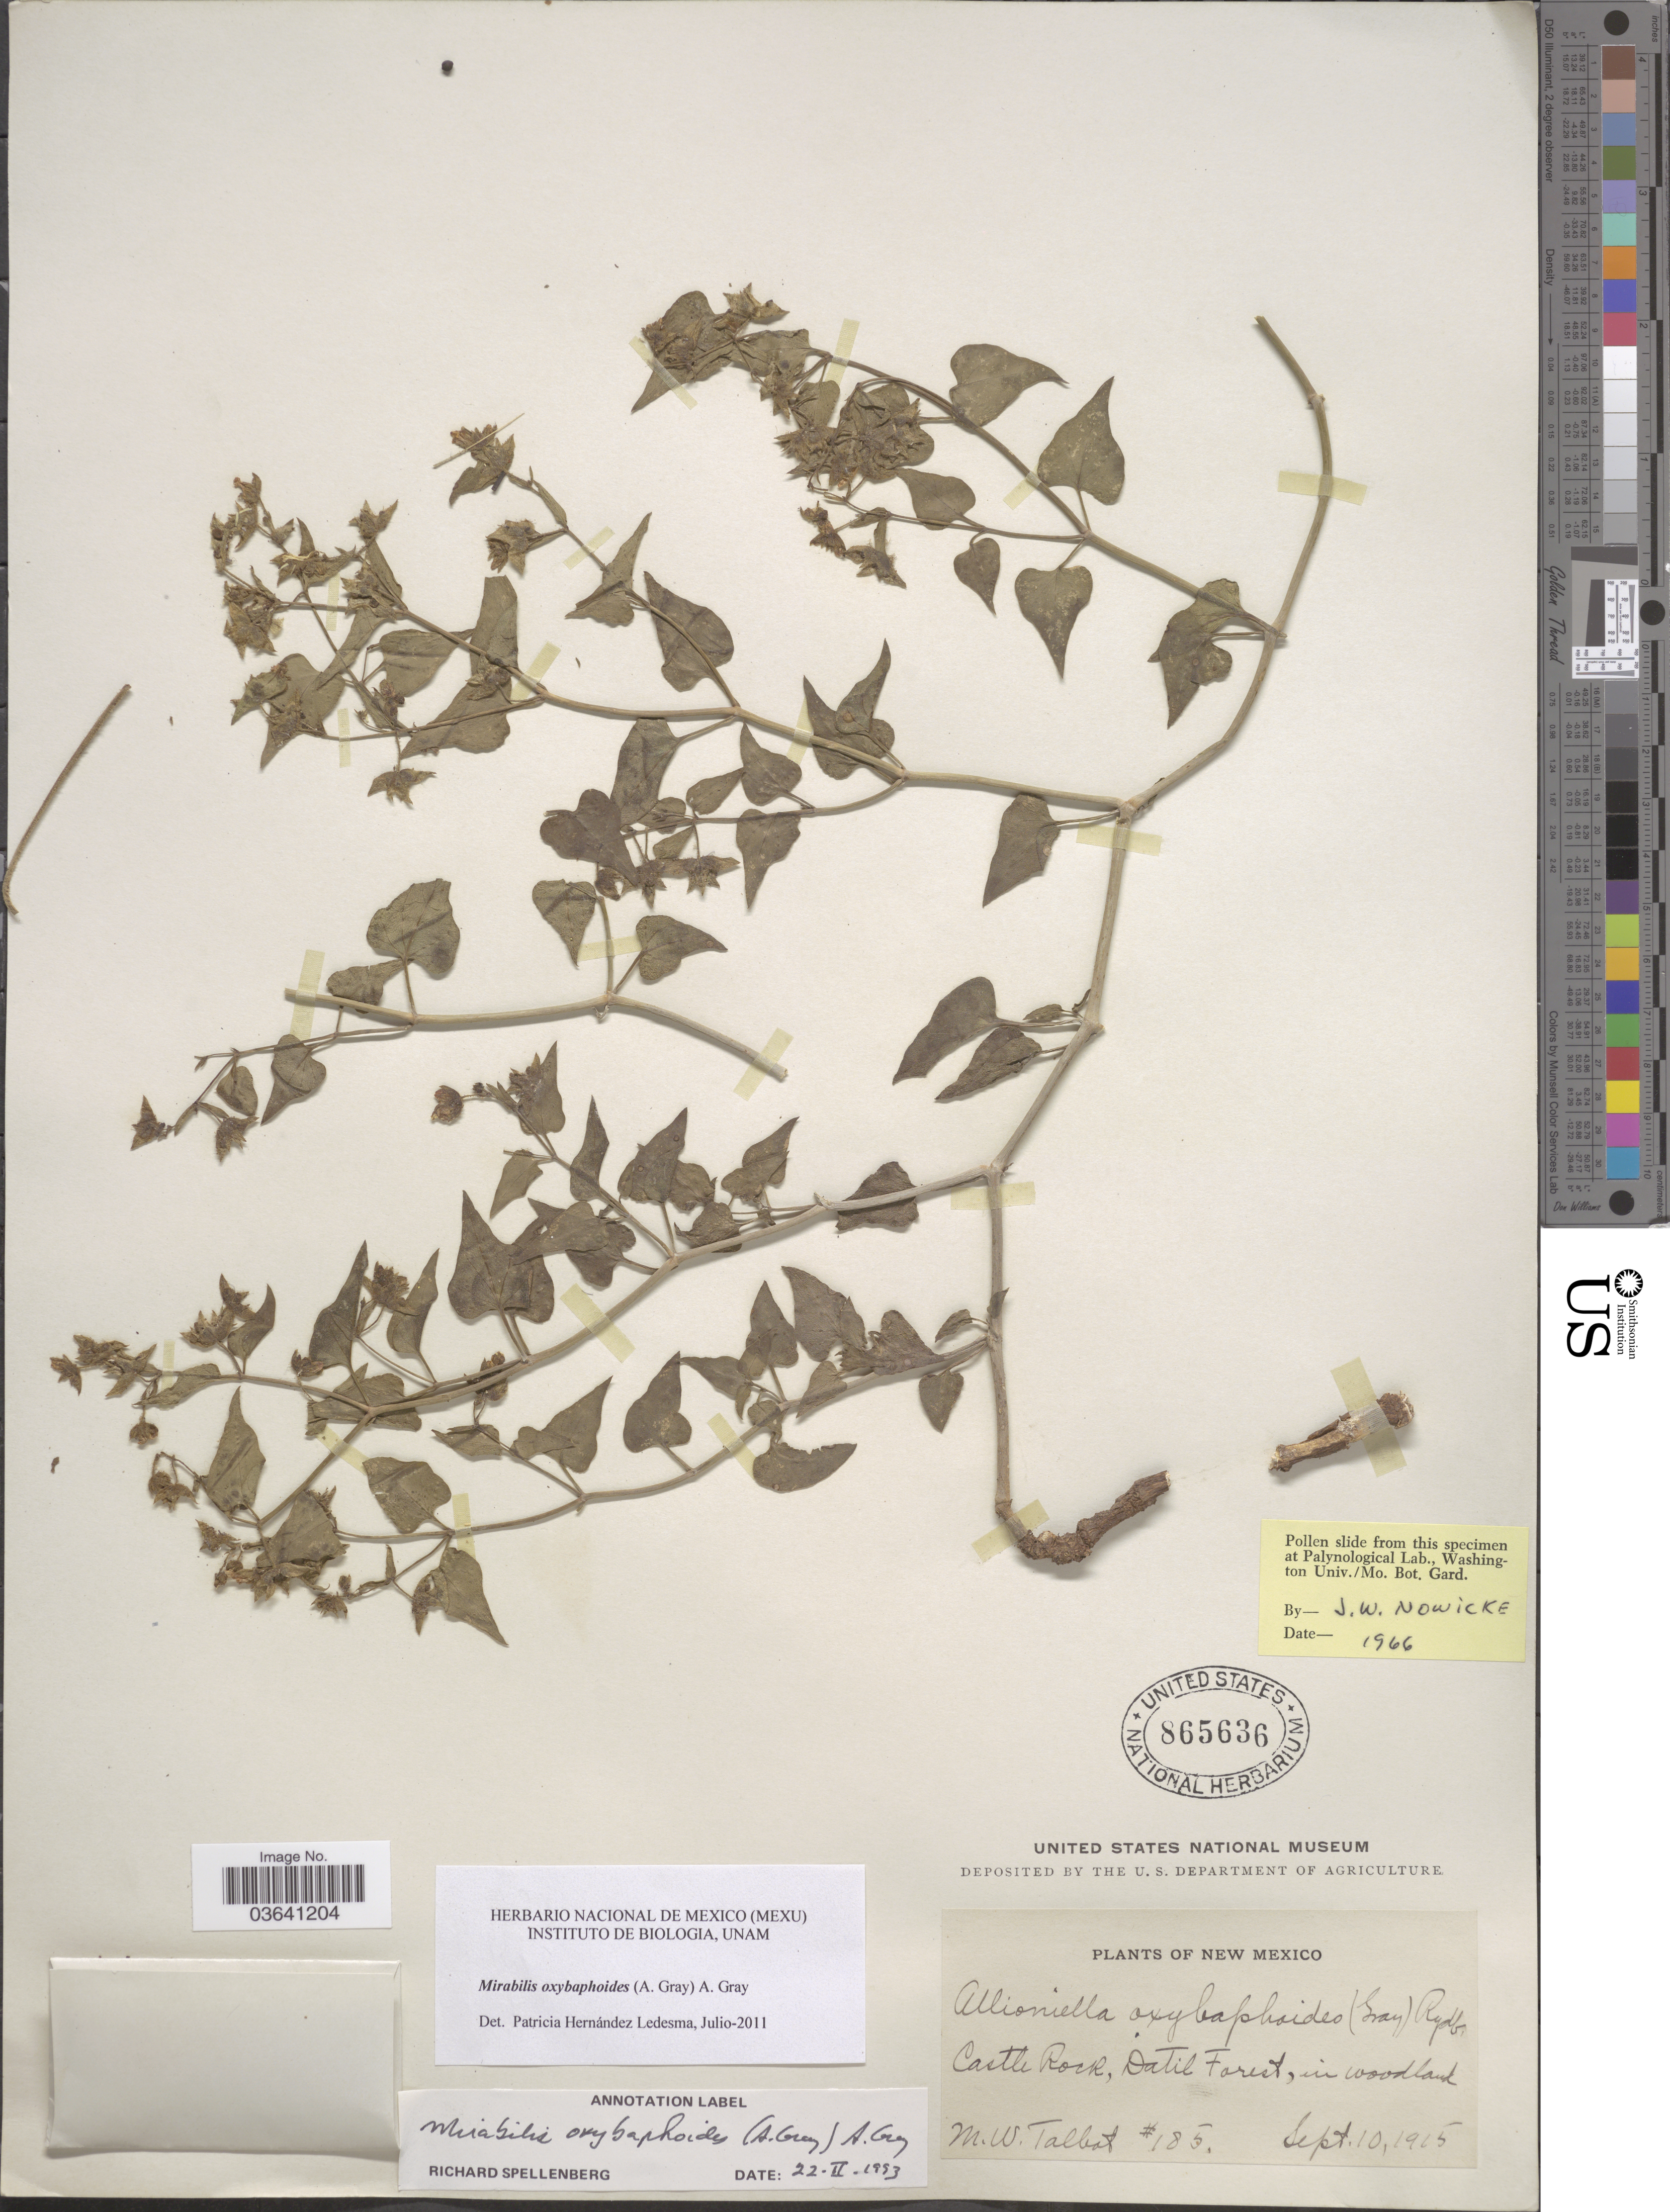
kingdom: Plantae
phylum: Tracheophyta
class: Magnoliopsida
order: Caryophyllales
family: Nyctaginaceae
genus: Mirabilis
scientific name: Mirabilis oxybaphoides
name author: (A. Gray) A. Gray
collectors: M. Talbot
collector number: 185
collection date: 1915-09-10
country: United States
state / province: New Mexico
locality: Castle Rock, Datil Forest.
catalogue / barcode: US 865636